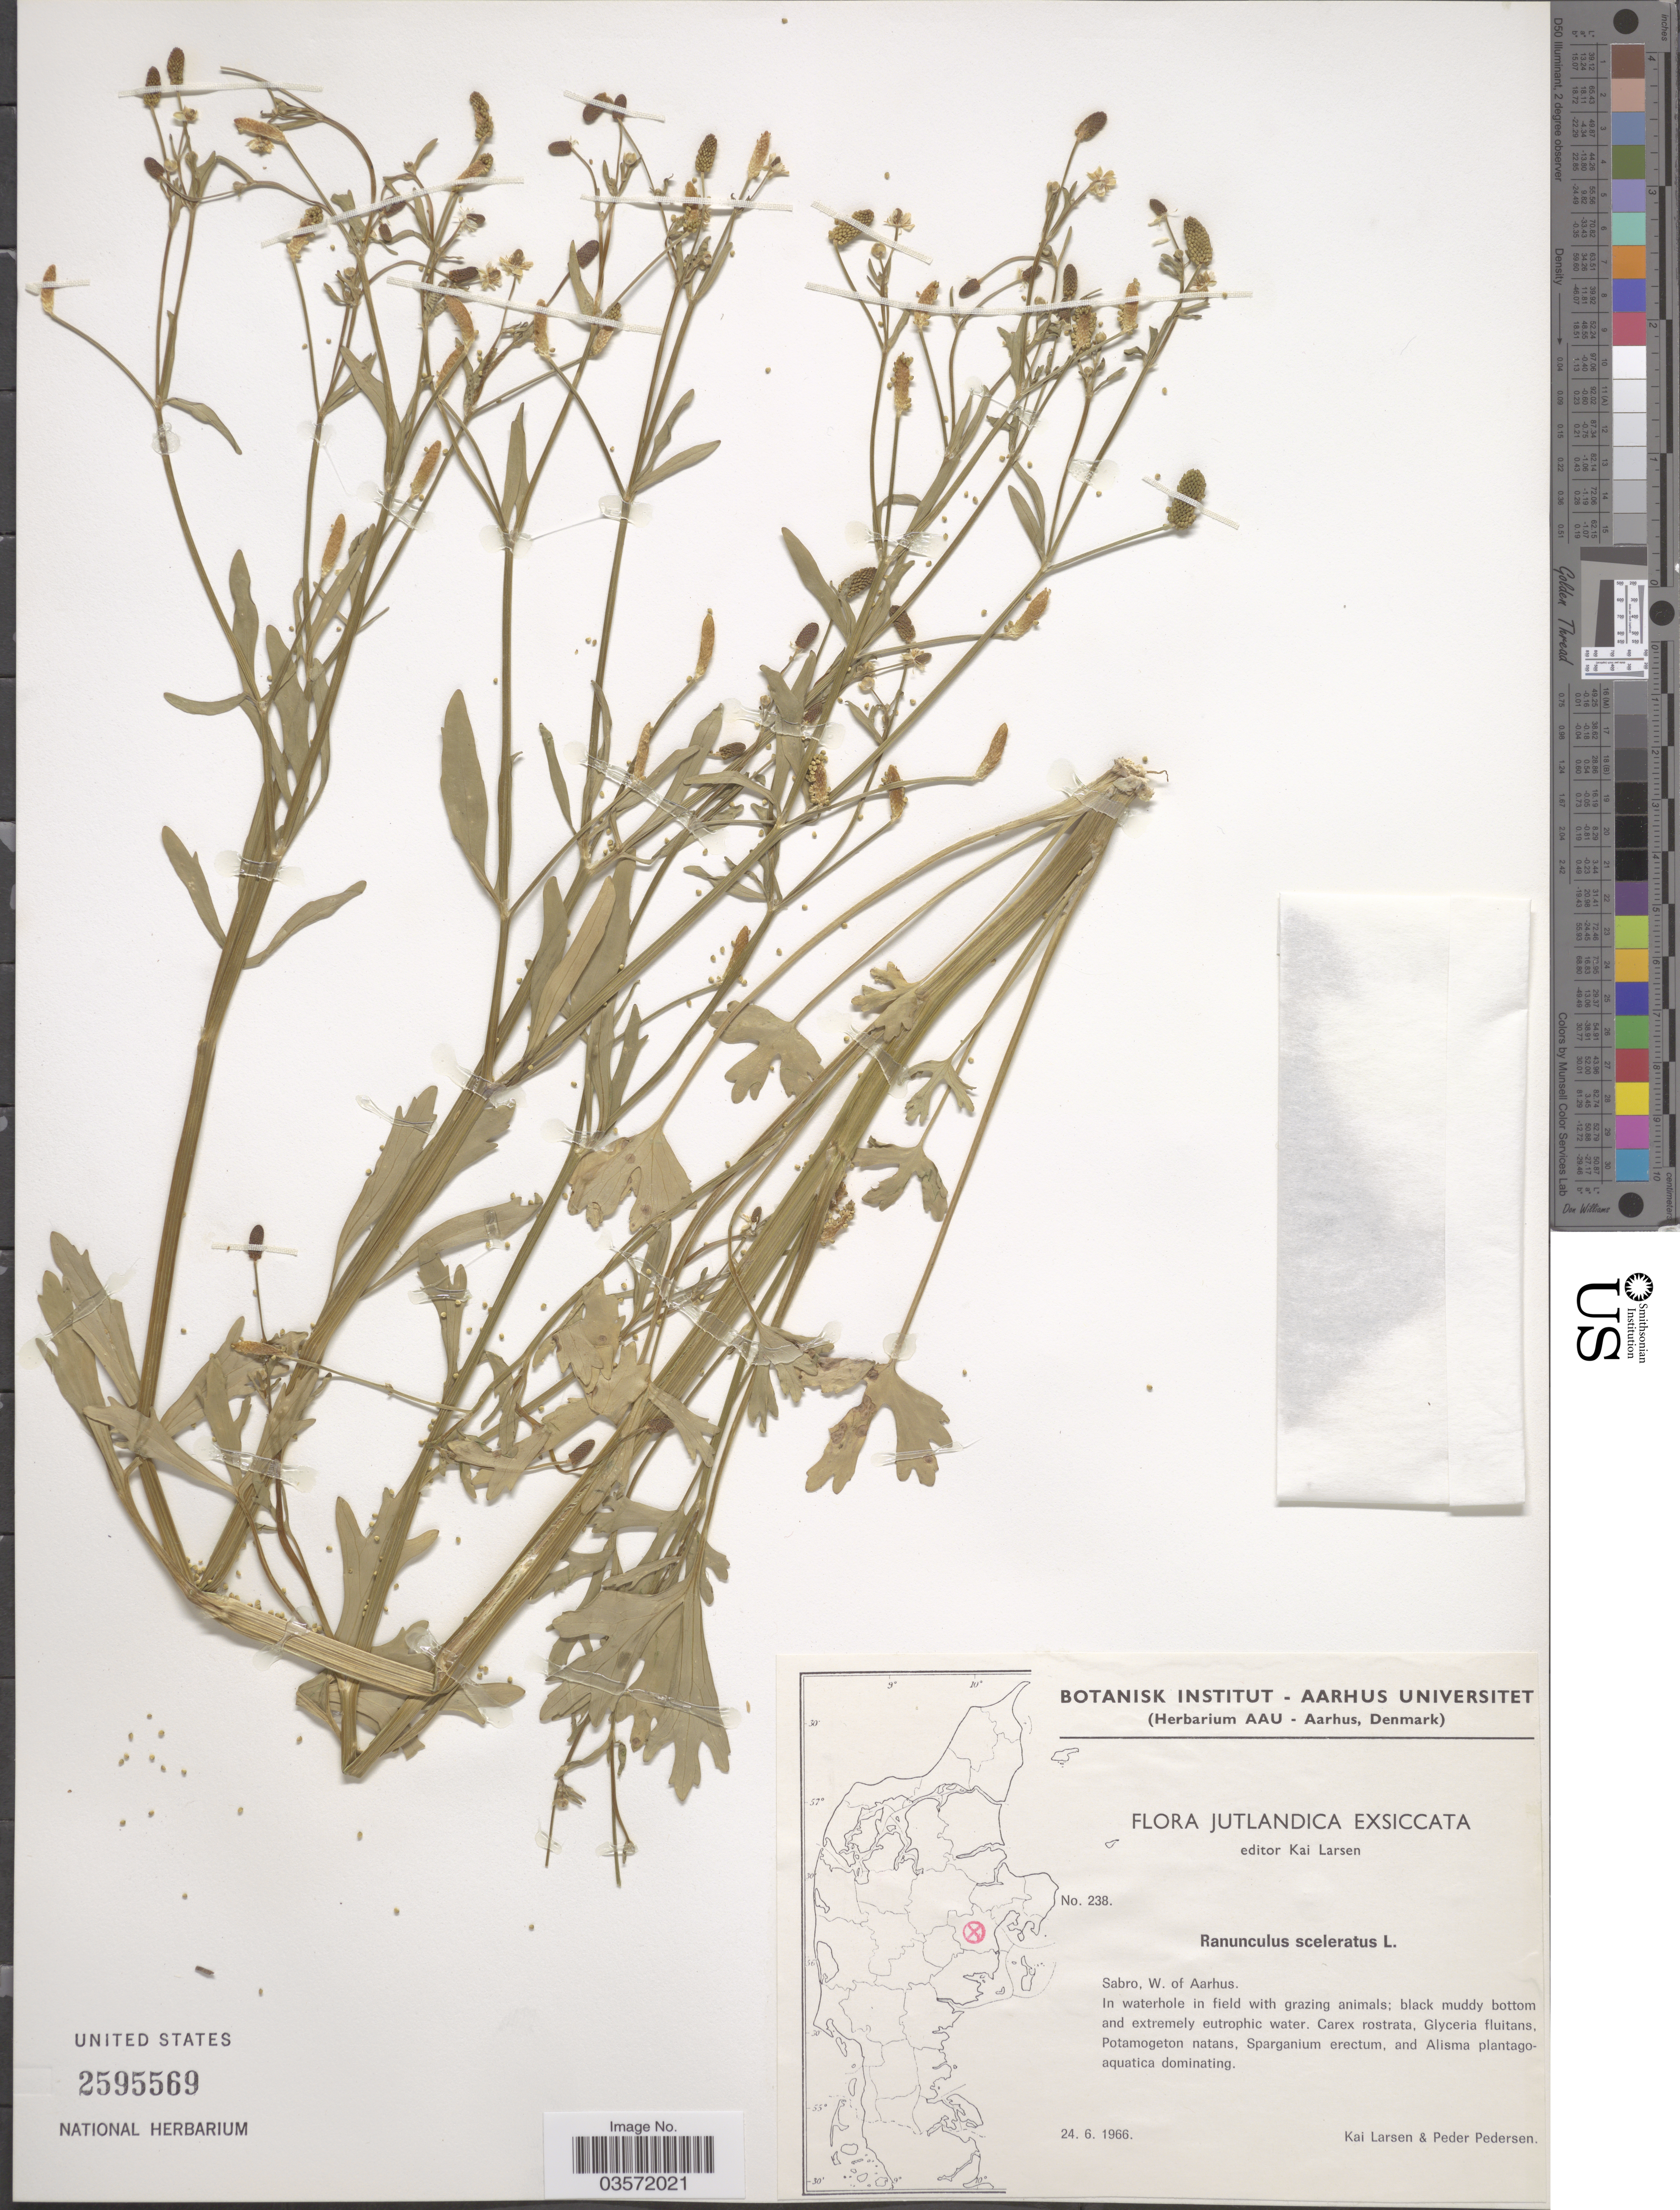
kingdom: Plantae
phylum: Tracheophyta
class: Magnoliopsida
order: Ranunculales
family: Ranunculaceae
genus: Ranunculus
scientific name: Ranunculus sceleratus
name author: L.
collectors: K. Larsen & P. Pedersen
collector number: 238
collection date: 1966-06-24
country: Denmark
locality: Jutlandica. Sabro, W. of Aarhus.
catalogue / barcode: US 2595569